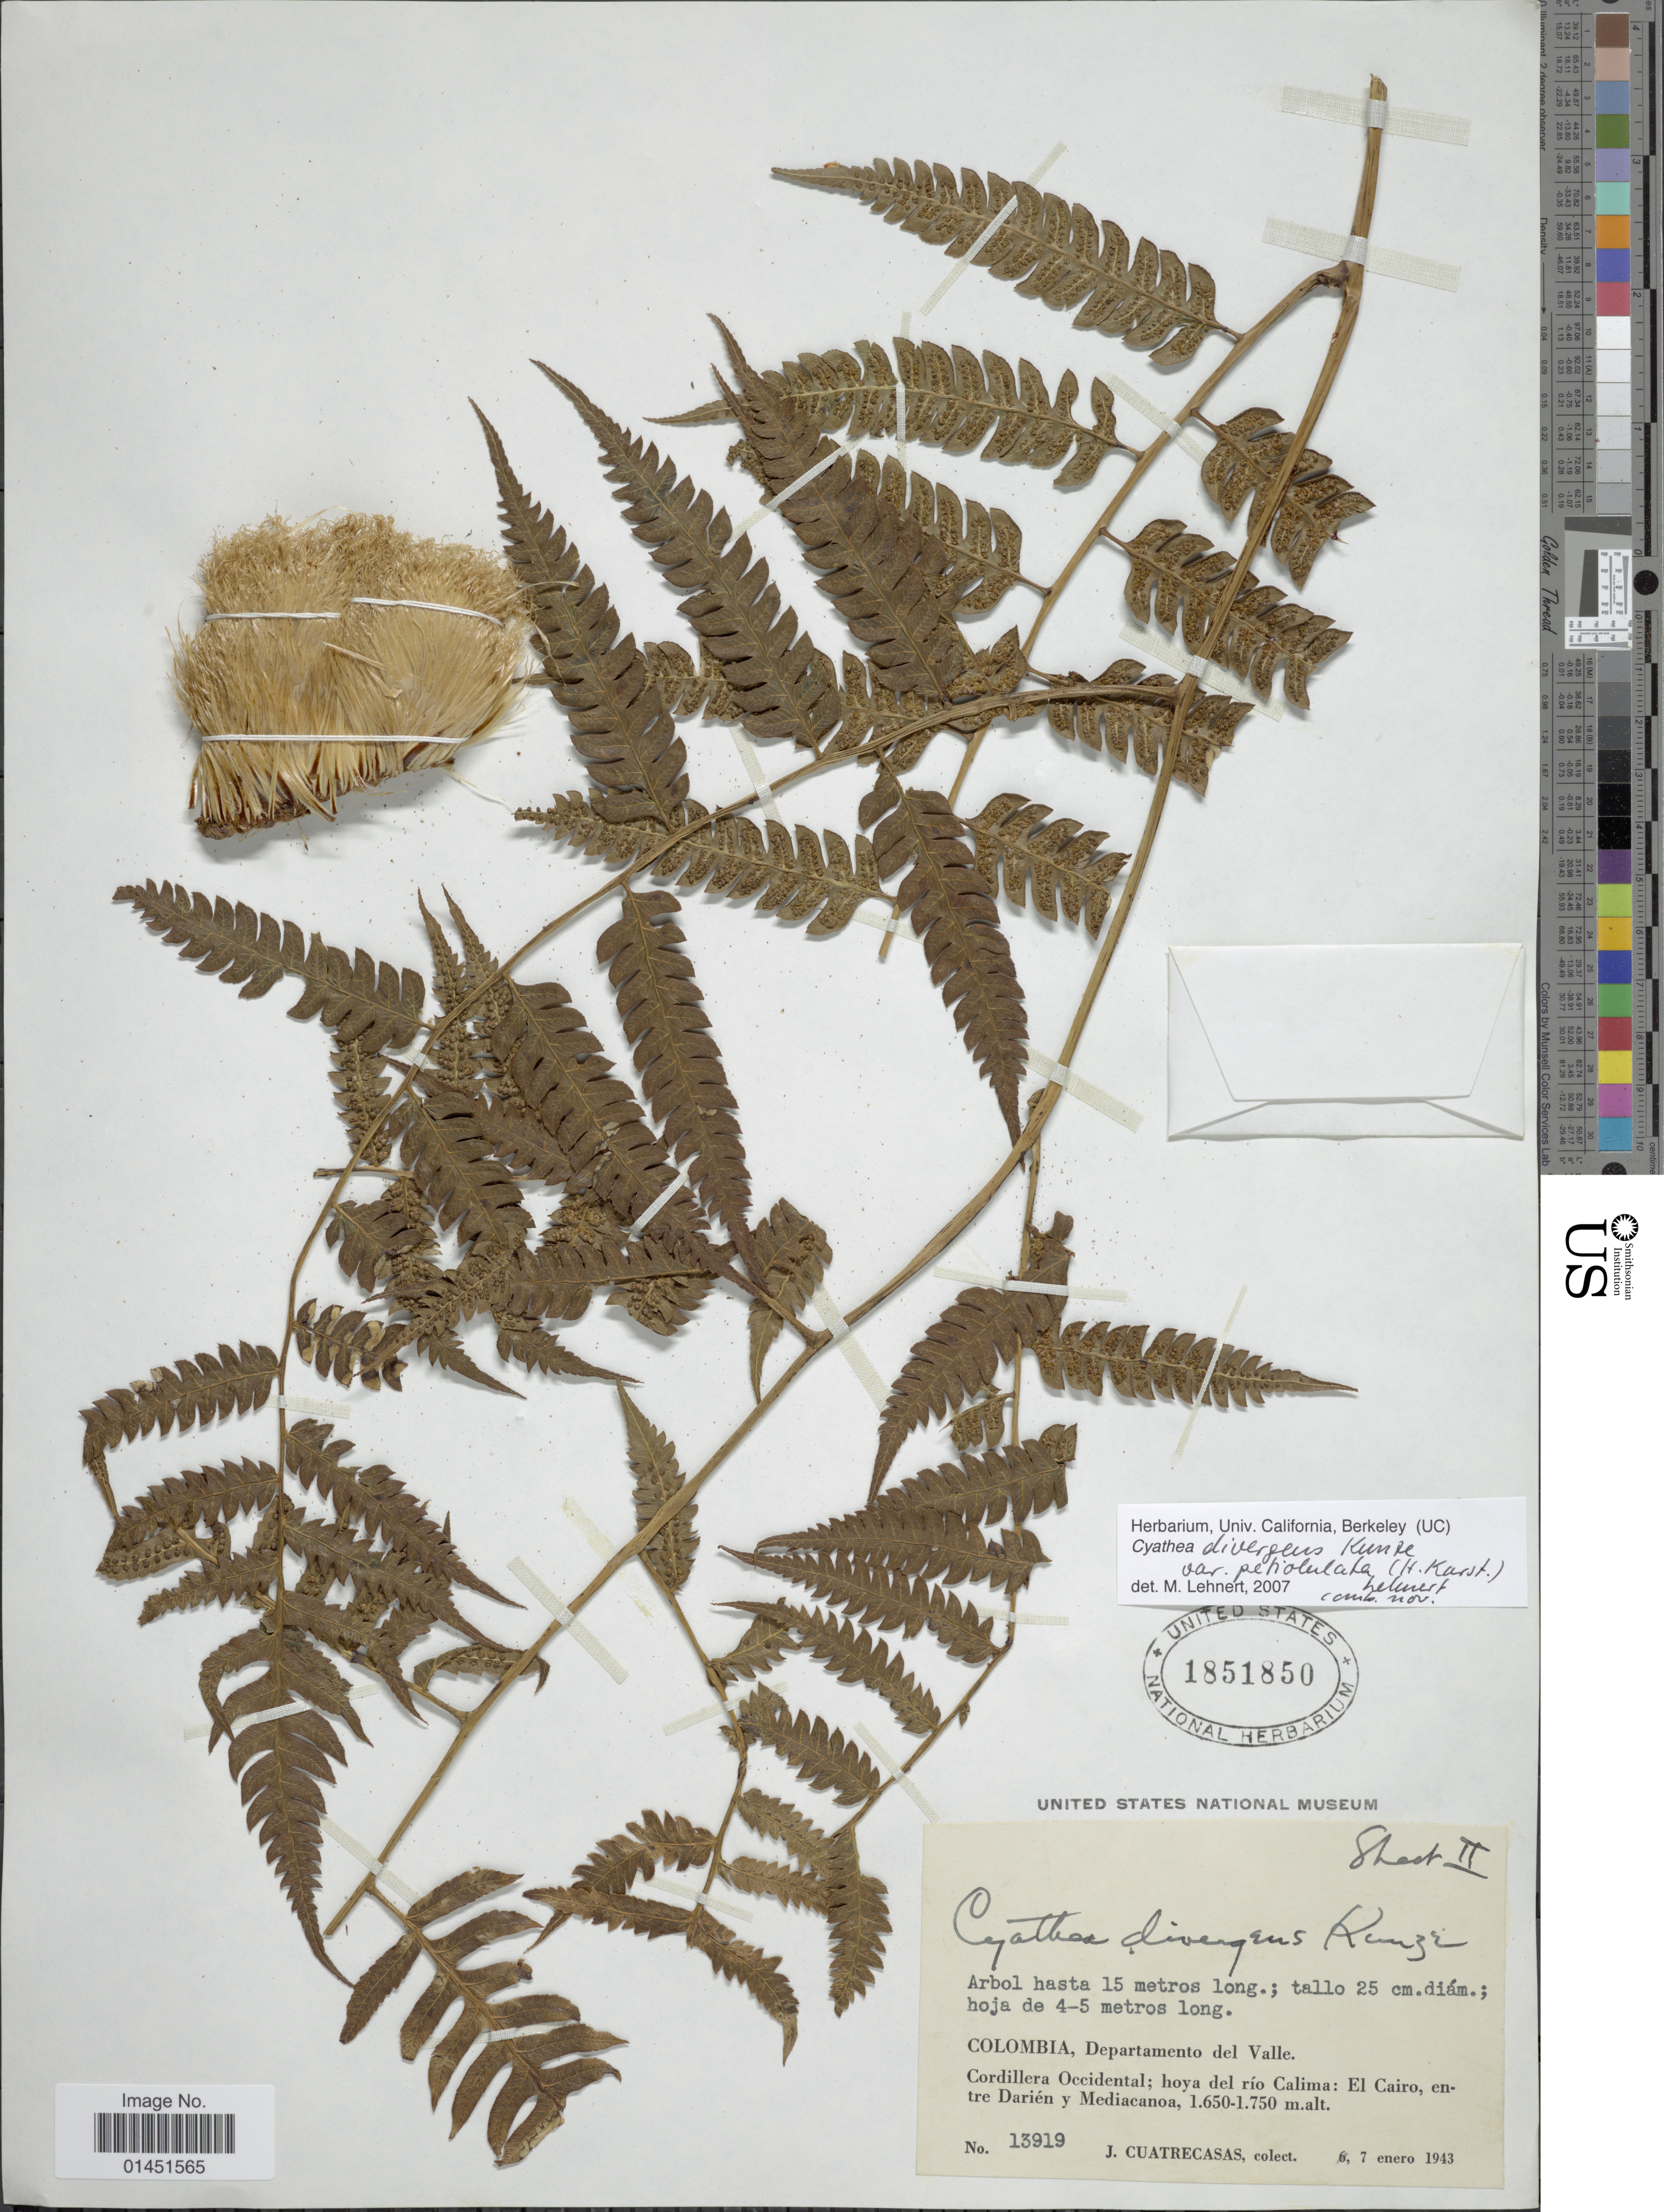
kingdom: Plantae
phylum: Tracheophyta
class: Polypodiopsida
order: Cyatheales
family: Cyatheaceae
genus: Cyathea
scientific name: Cyathea divergens var. petiolulata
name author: (H. Karst.)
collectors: J. Cuatrecasas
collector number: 13919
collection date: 1943-01-07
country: Colombia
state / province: Valle del Cauca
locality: Departamento del Valle, Cordillera Occidental; hoya del rio Calima: El Cairo, entre Darien y Mediacanoa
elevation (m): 1650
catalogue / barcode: US 1851850